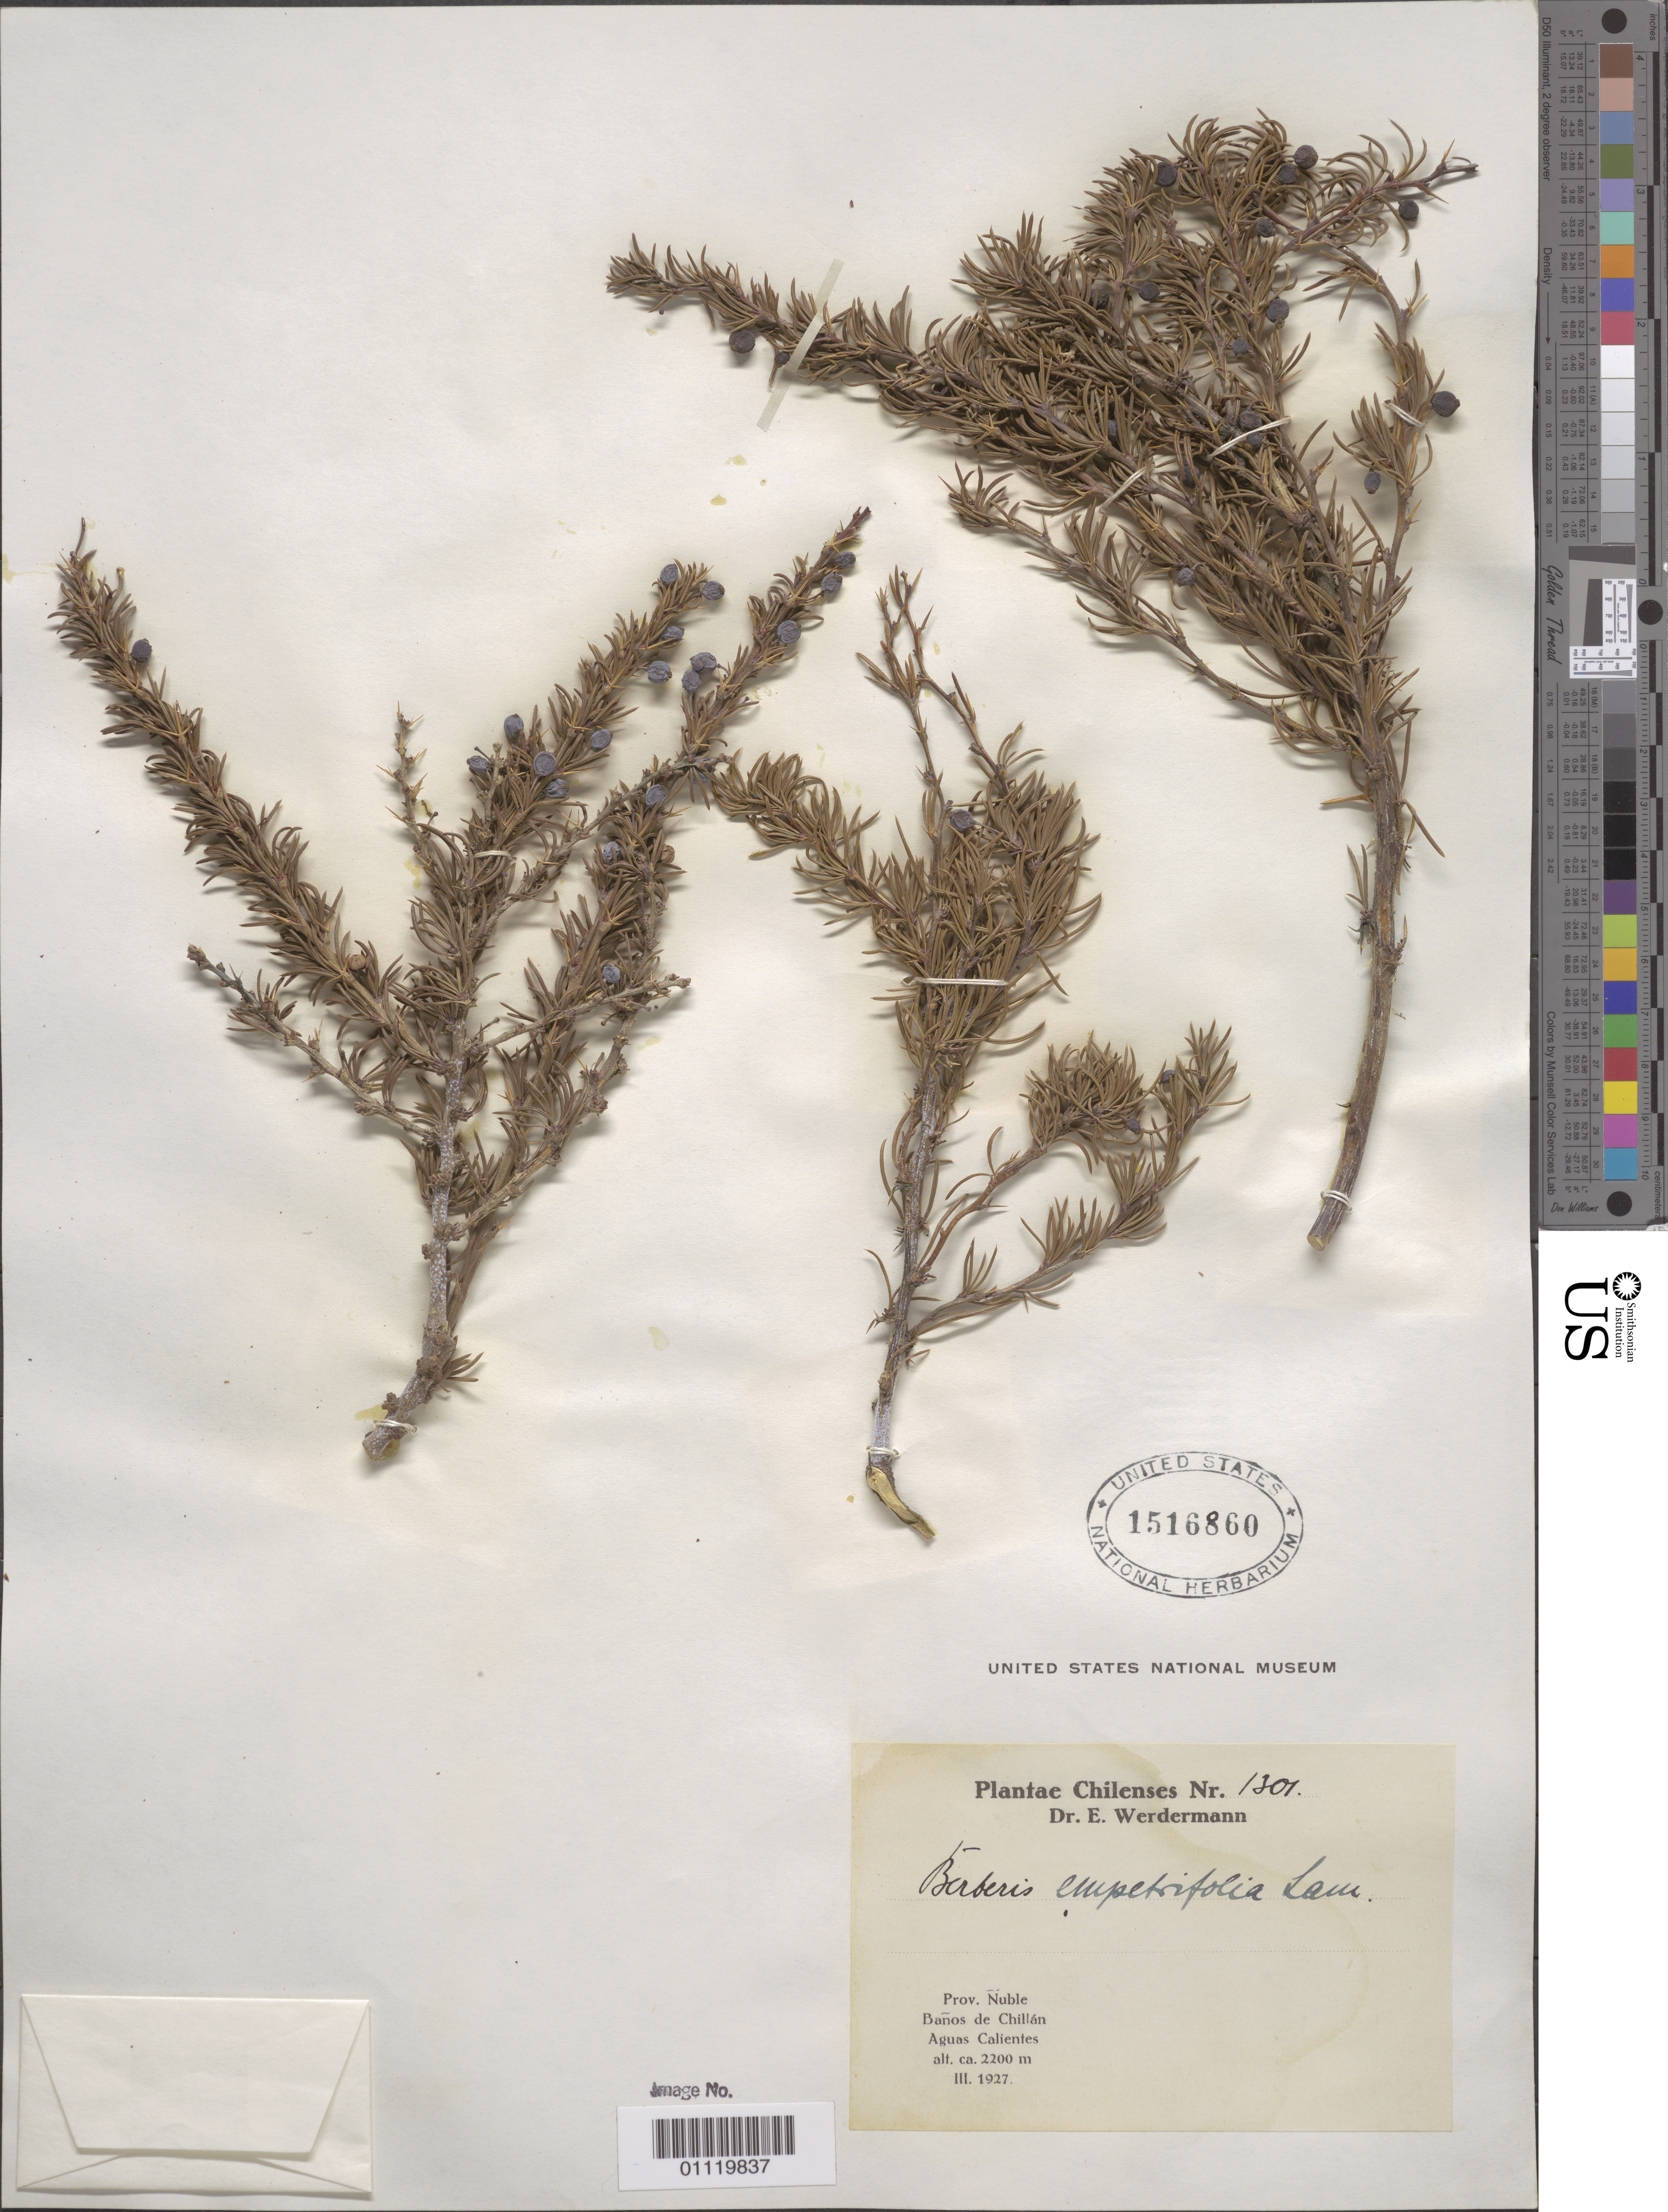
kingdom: Plantae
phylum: Tracheophyta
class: Magnoliopsida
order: Ranunculales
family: Berberidaceae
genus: Berberis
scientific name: Berberis empetrifolia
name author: Lam.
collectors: E. Wedermann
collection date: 1927-03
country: Chile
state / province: Bio-Bío (VIII)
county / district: Ñuble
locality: Banos de Chillan. Aguas Calientes.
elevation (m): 2200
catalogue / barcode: US 1516860